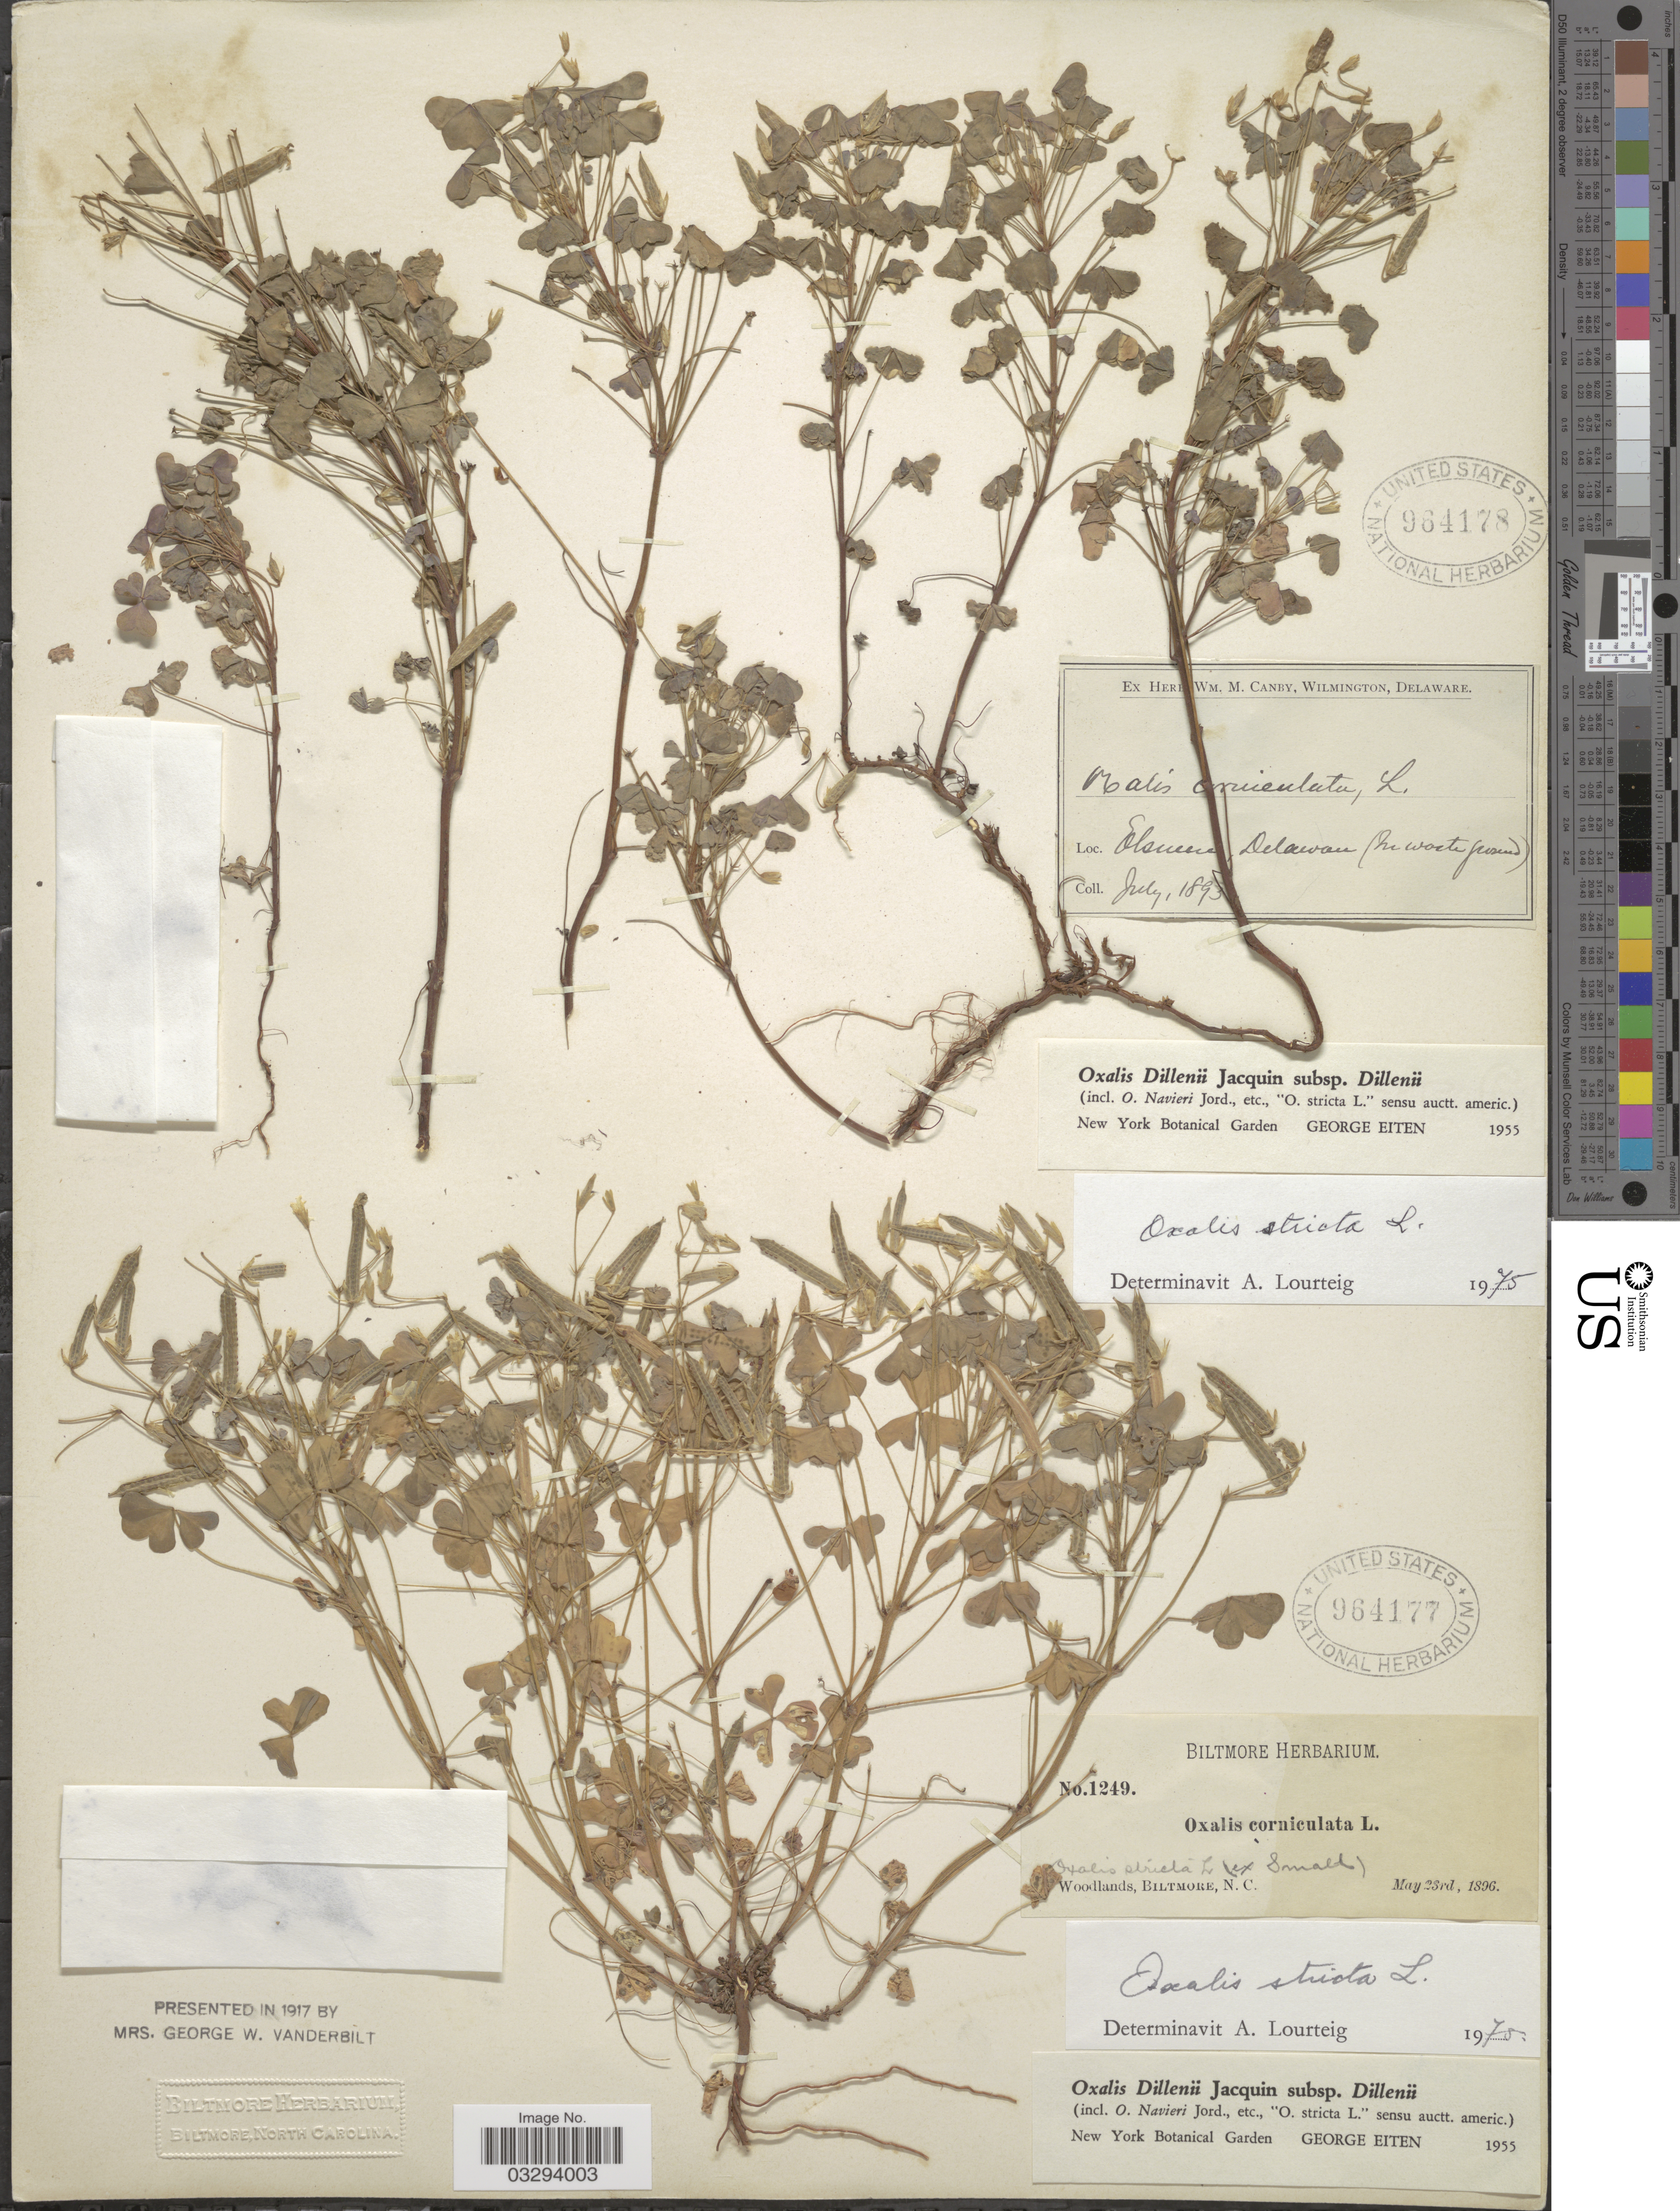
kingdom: Plantae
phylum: Tracheophyta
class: Magnoliopsida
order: Oxalidales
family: Oxalidaceae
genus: Oxalis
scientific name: Oxalis stricta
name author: L.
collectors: ex herb. W.M. Canby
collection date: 1893-07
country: United States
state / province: Delaware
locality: Elsmere.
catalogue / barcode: US 964178-2